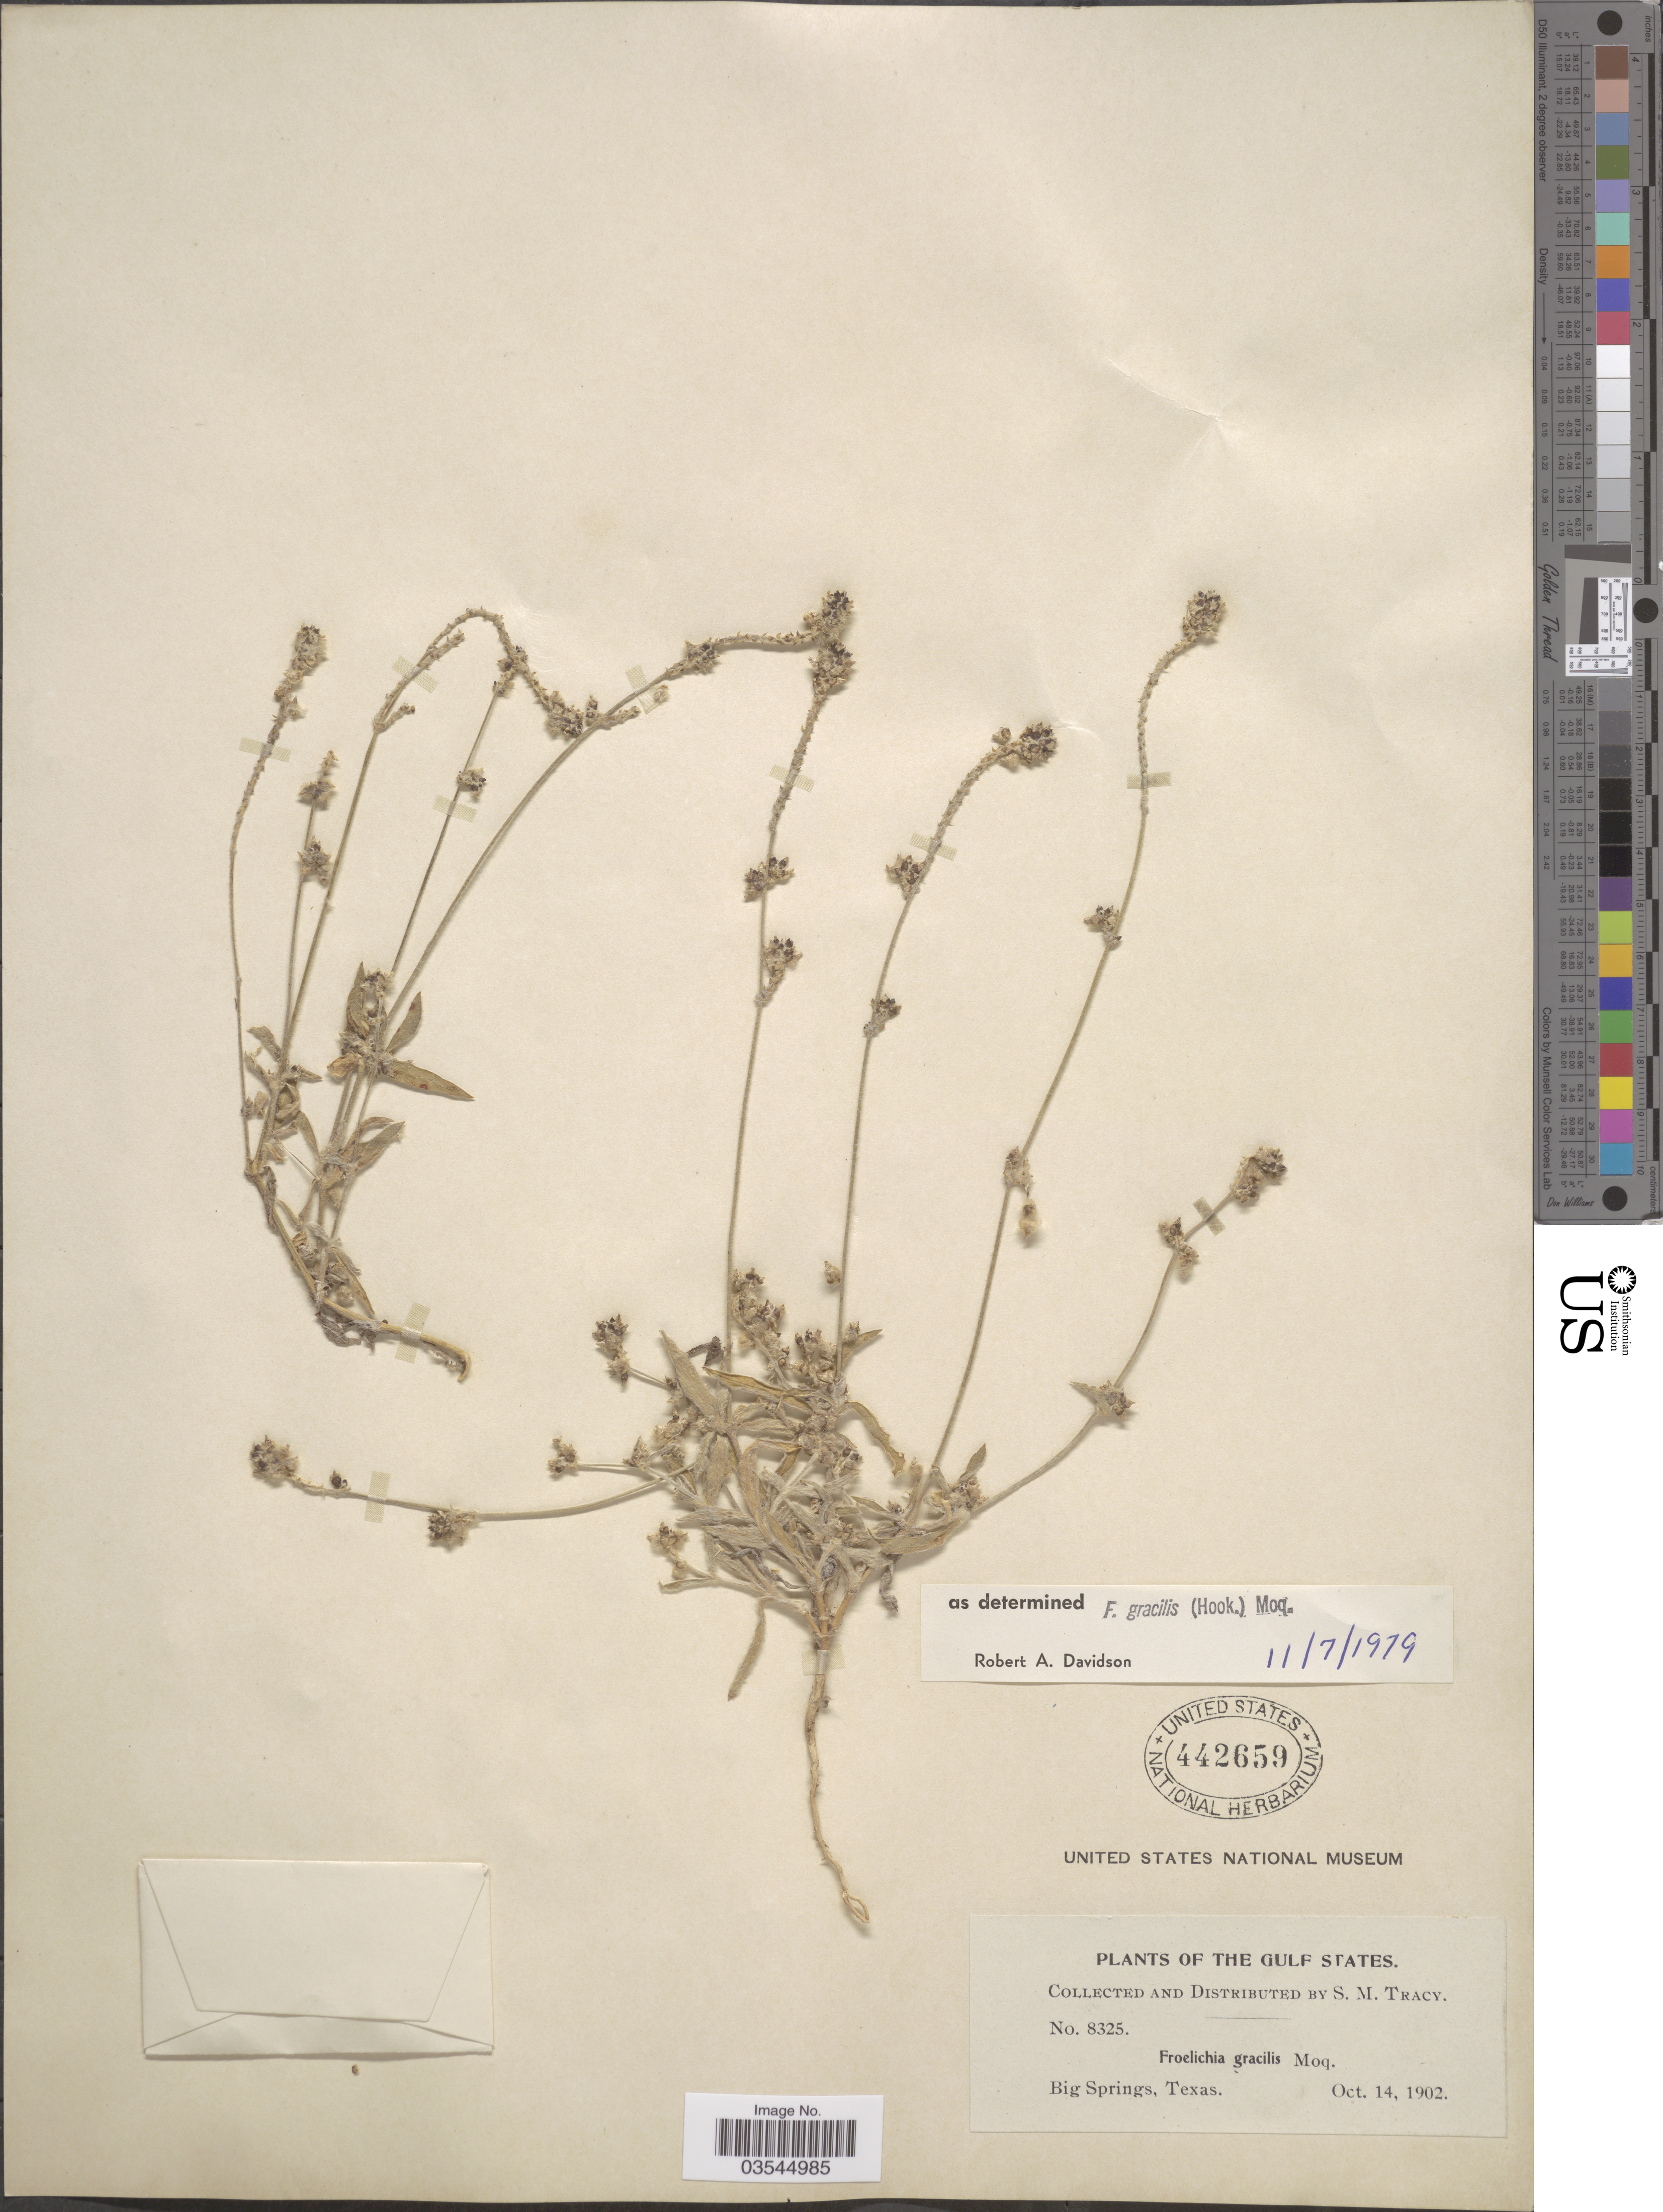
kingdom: Plantae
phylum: Tracheophyta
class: Magnoliopsida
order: Caryophyllales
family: Amaranthaceae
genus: Froelichia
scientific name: Froelichia gracilis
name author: (Hook.) Moq.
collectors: S. M. Tracy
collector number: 8325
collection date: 1902-10-14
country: United States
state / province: Texas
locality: Gulf States. Big Springs.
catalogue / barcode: US 442659